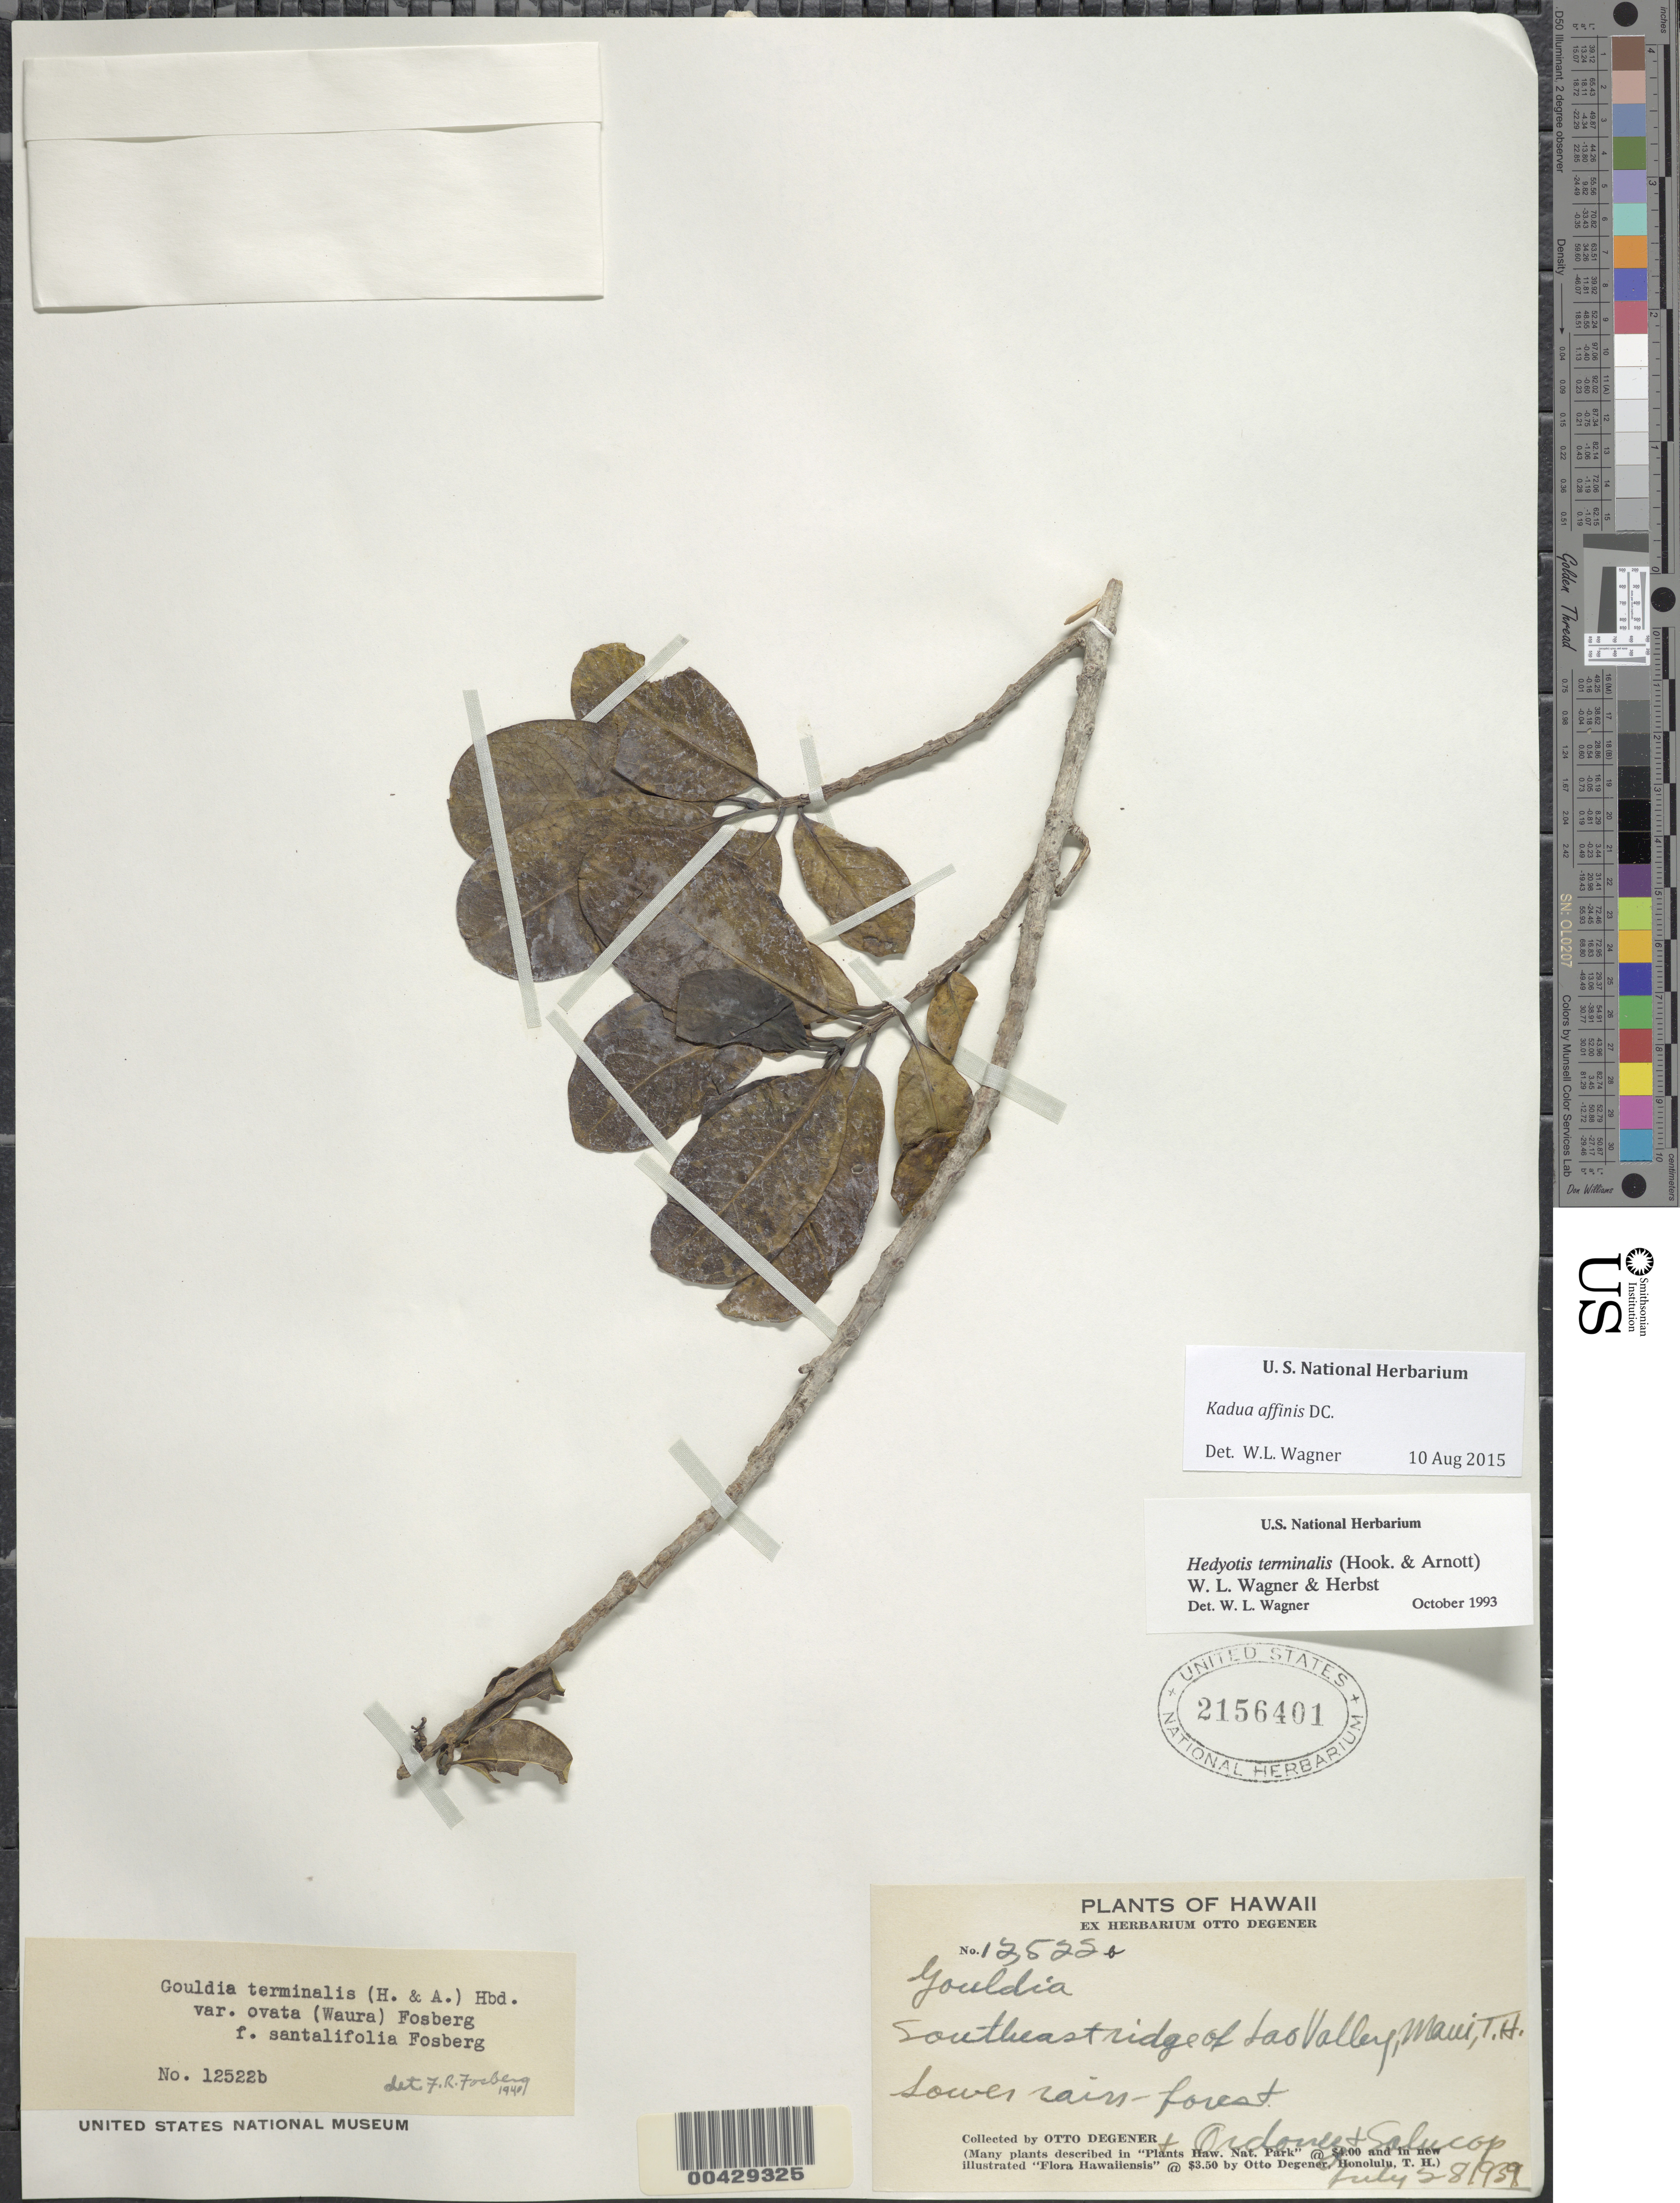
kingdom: Plantae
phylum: Tracheophyta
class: Magnoliopsida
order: Gentianales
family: Rubiaceae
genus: Kadua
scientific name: Kadua affinis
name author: DC.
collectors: O. Degener, Ordonez & -- Salucop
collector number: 12522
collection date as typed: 5 Jul 1939 to 8 Jul 1939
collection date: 1939-07-05/1939-07-08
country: United States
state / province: Hawaii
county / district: Maui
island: Maui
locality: Southeast ridge of Iao Valley.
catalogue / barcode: US 2156401